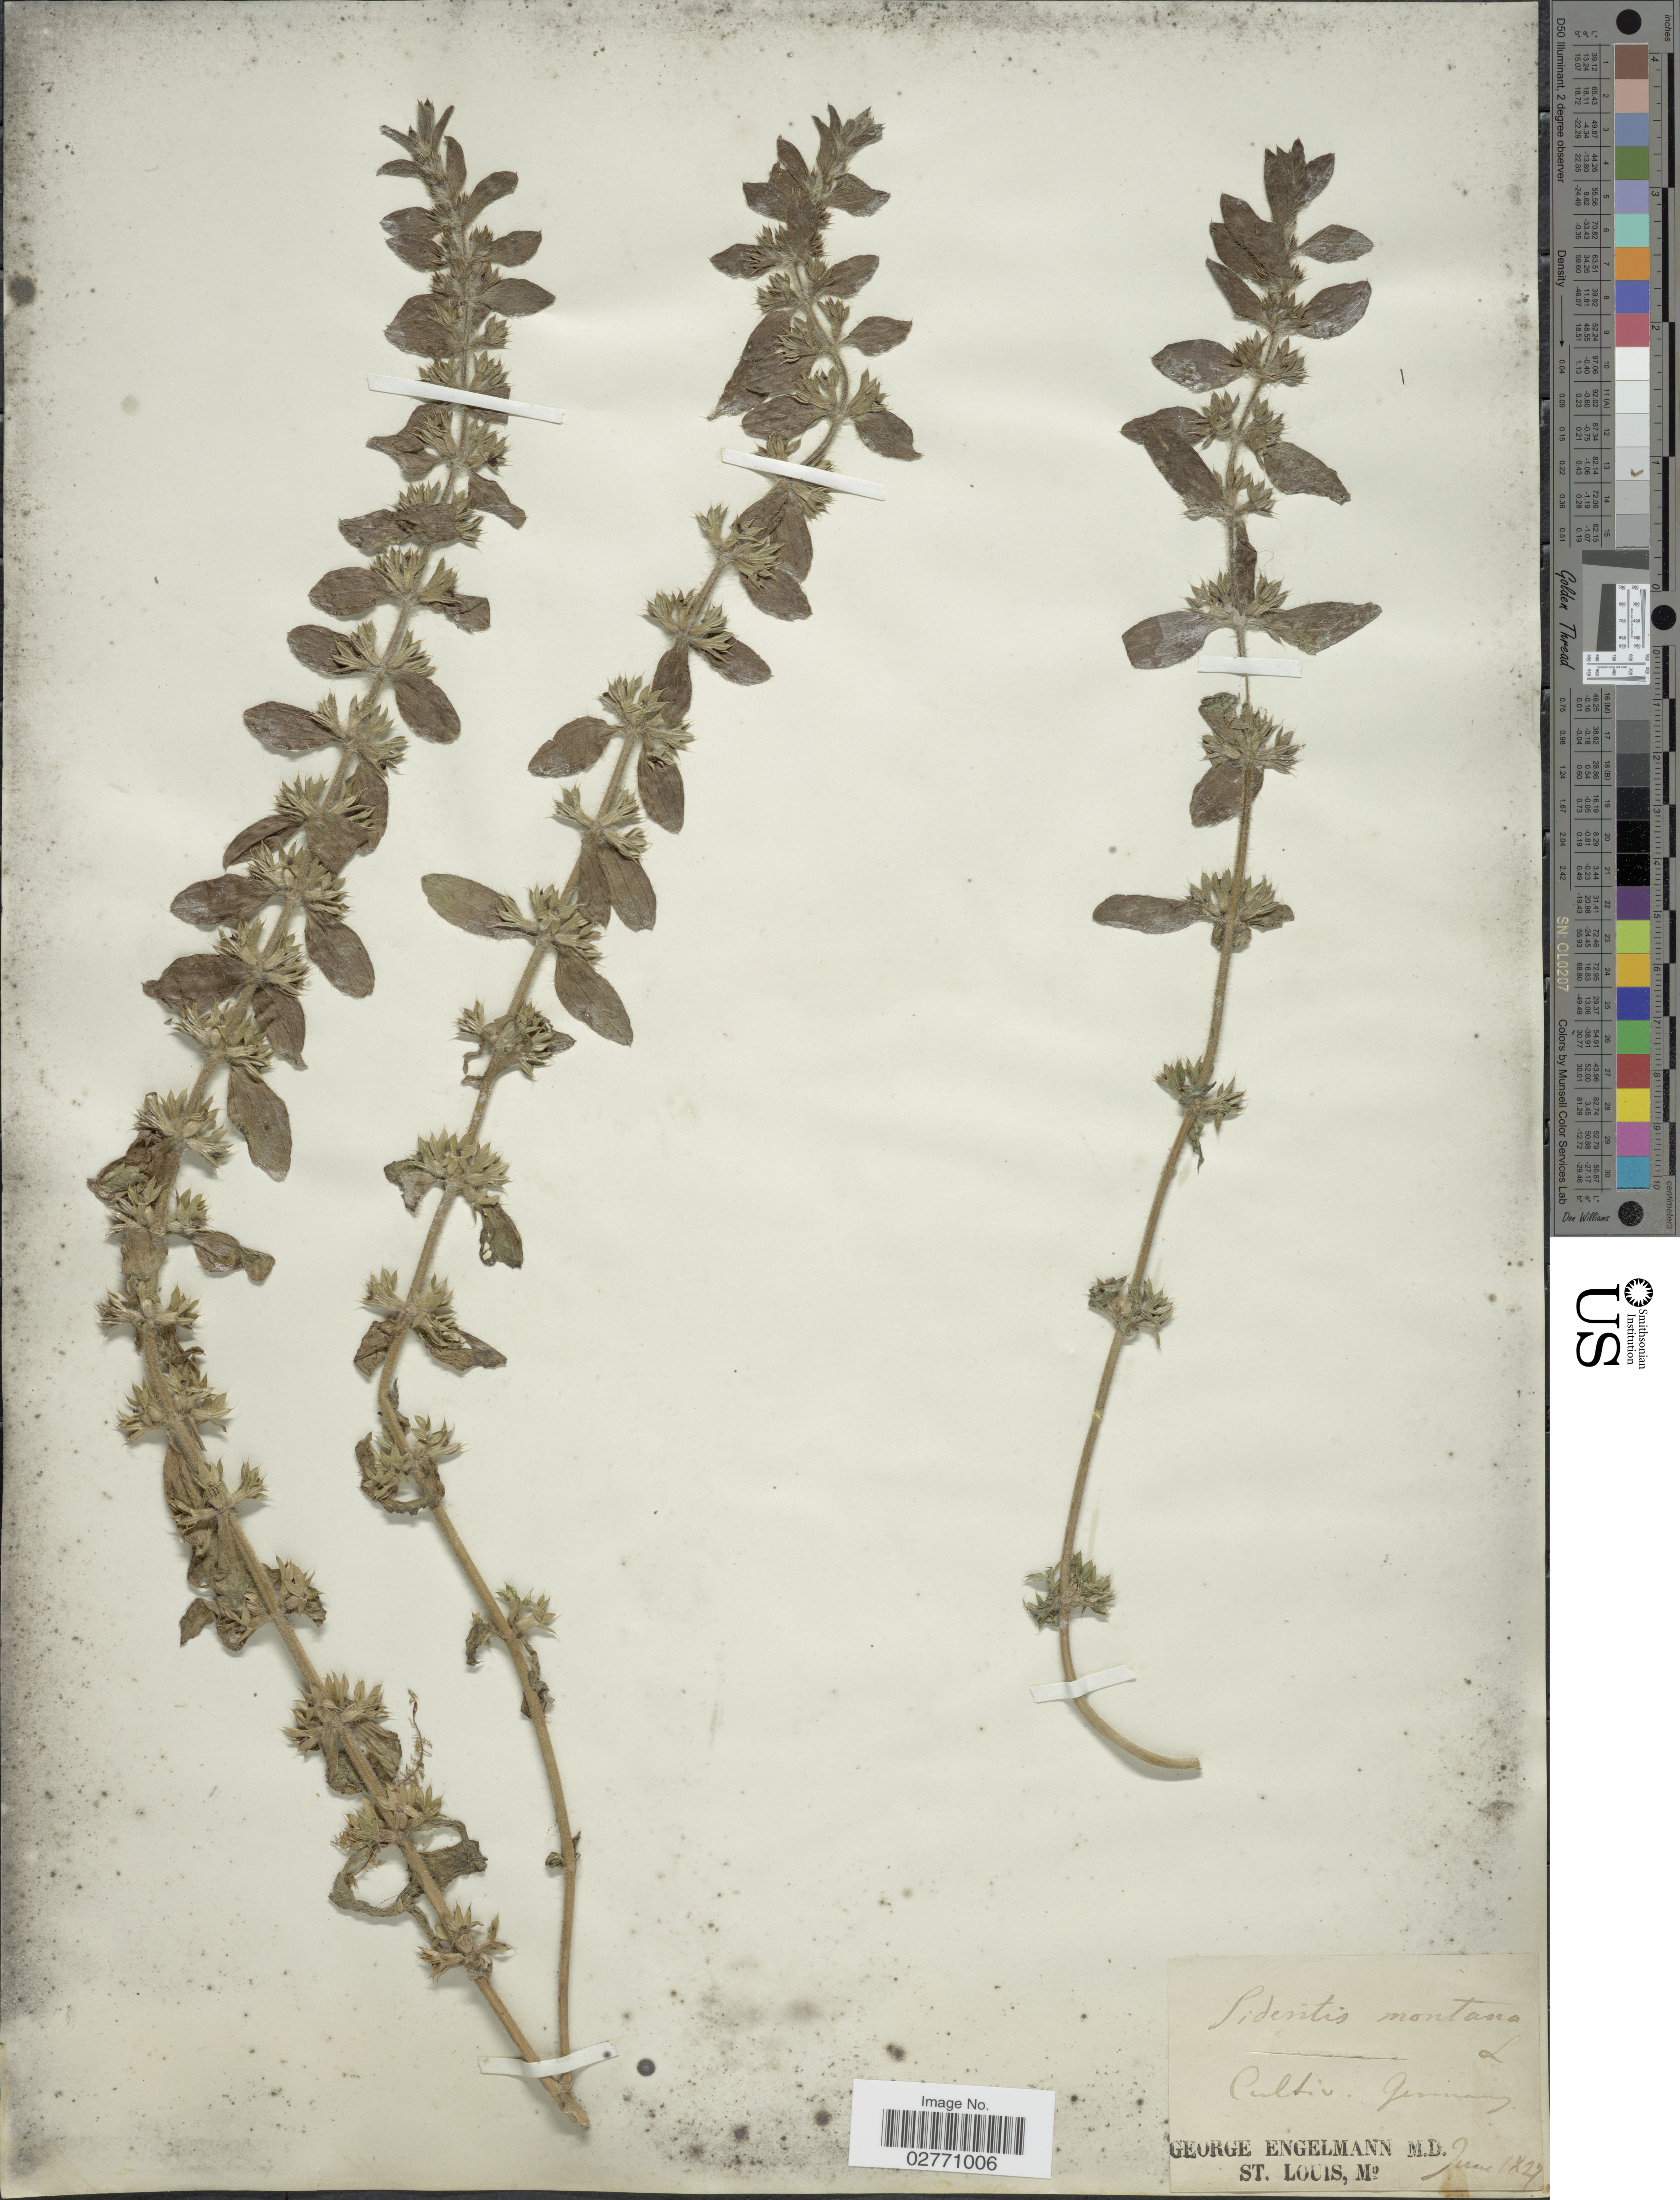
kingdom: Plantae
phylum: Tracheophyta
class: Magnoliopsida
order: Lamiales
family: Lamiaceae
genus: Sideritis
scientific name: Sideritis montana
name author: L.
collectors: G. Engelmann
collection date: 1827-06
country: Germany